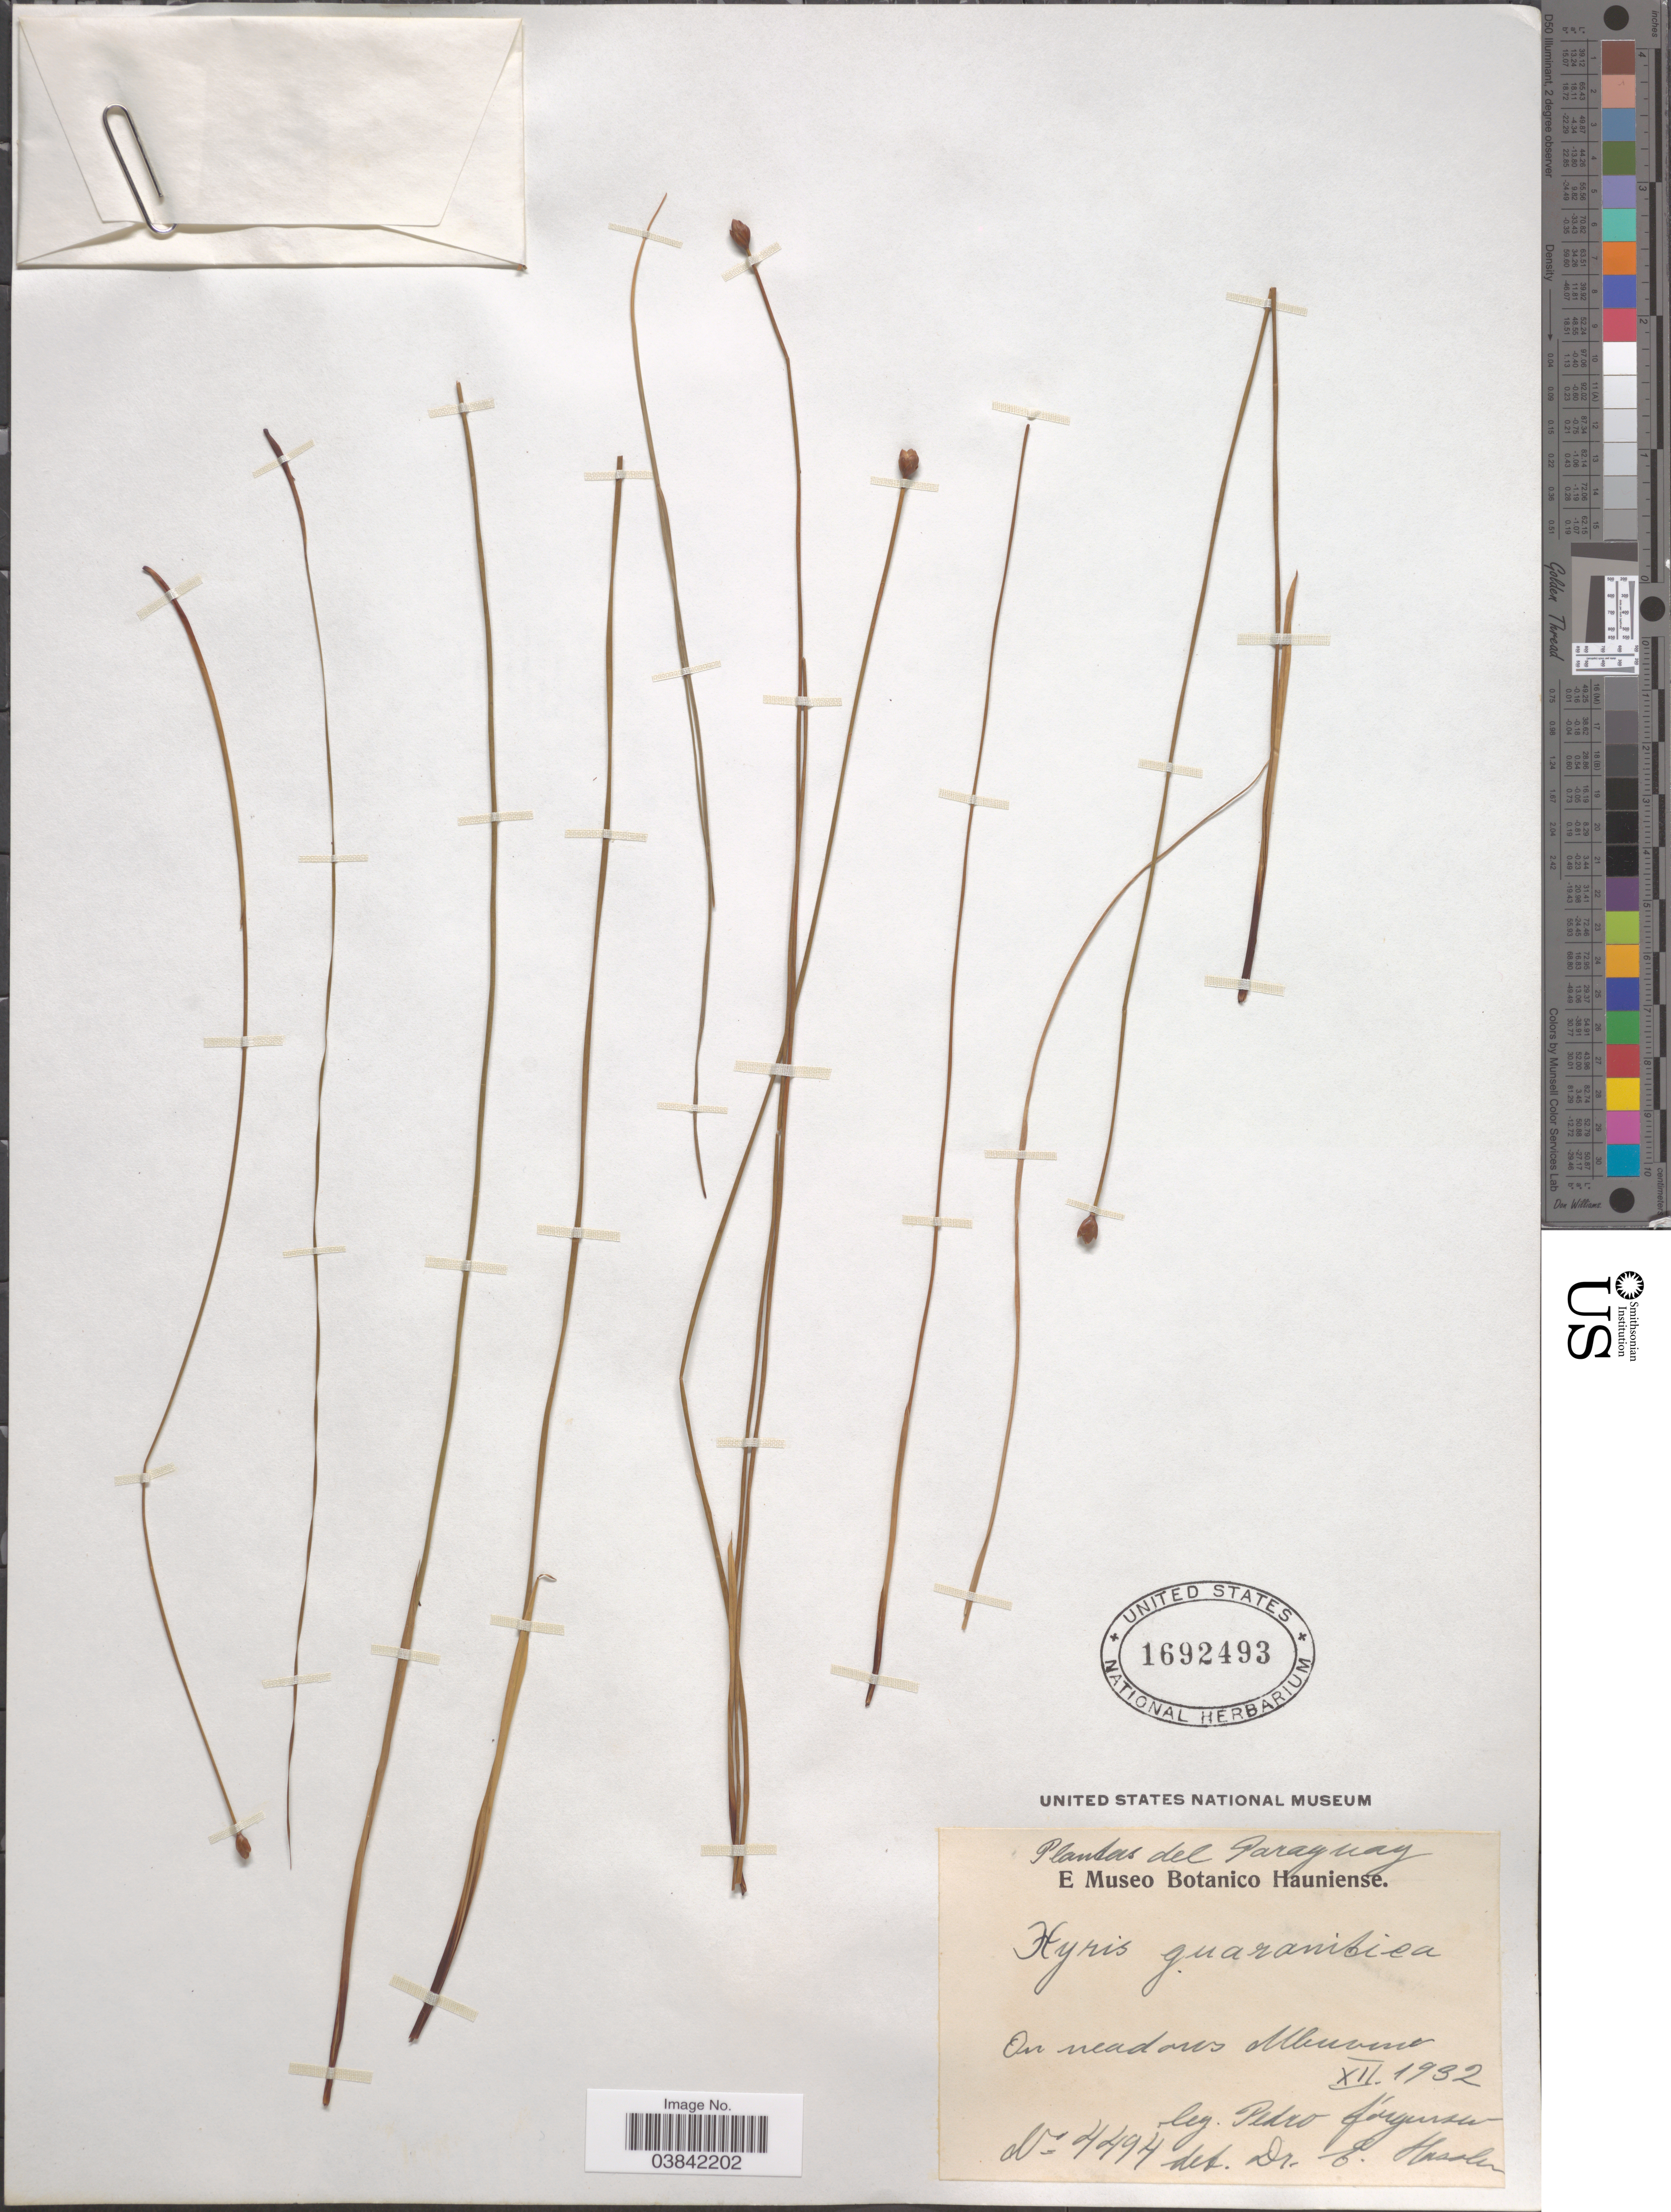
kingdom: Plantae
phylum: Tracheophyta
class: Liliopsida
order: Poales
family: Xyridaceae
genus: Xyris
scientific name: Xyris guaranitica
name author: Malme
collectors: P. Jörgensen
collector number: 4494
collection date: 1932-12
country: Paraguay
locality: On meadows Mbuvero [interpreted]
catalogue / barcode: US 1692493